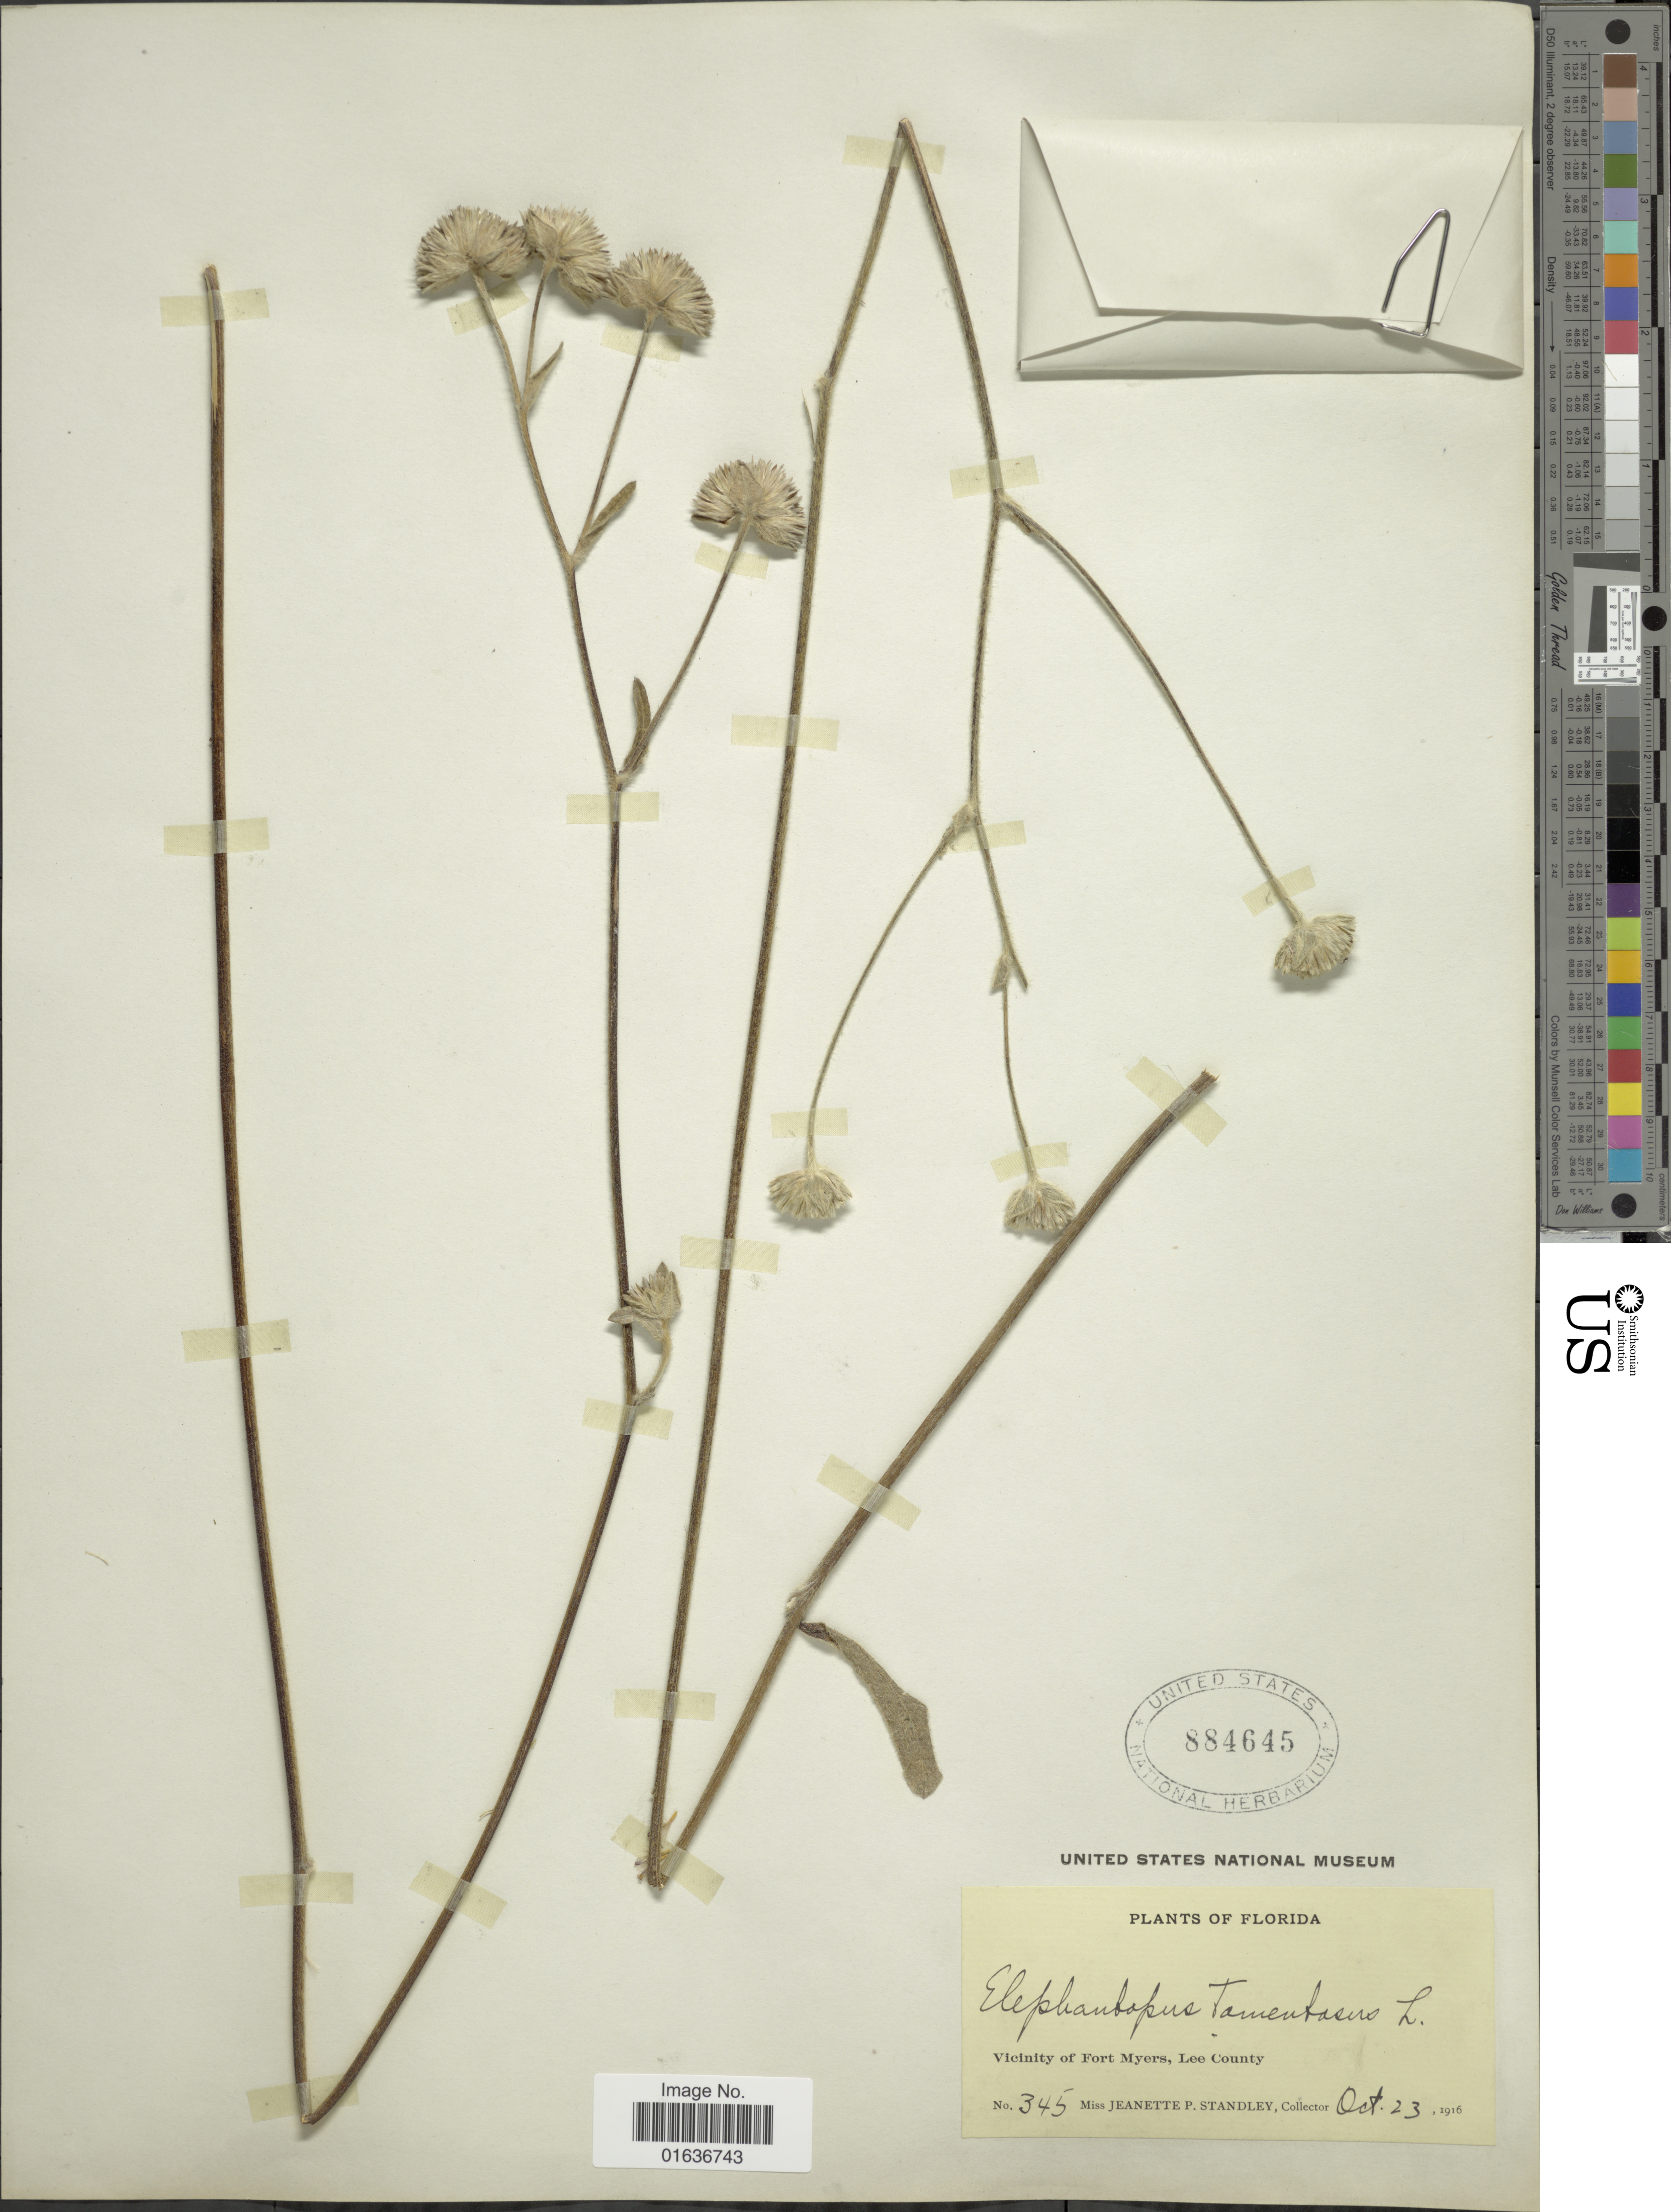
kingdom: Plantae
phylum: Tracheophyta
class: Magnoliopsida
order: Asterales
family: Asteraceae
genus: Elephantopus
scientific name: Elephantopus tomentosus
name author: L.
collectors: J. P. Standley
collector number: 345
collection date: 1916-10-23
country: United States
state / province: Florida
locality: Vicinity of Fort Myers, Lee County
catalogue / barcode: US 884645